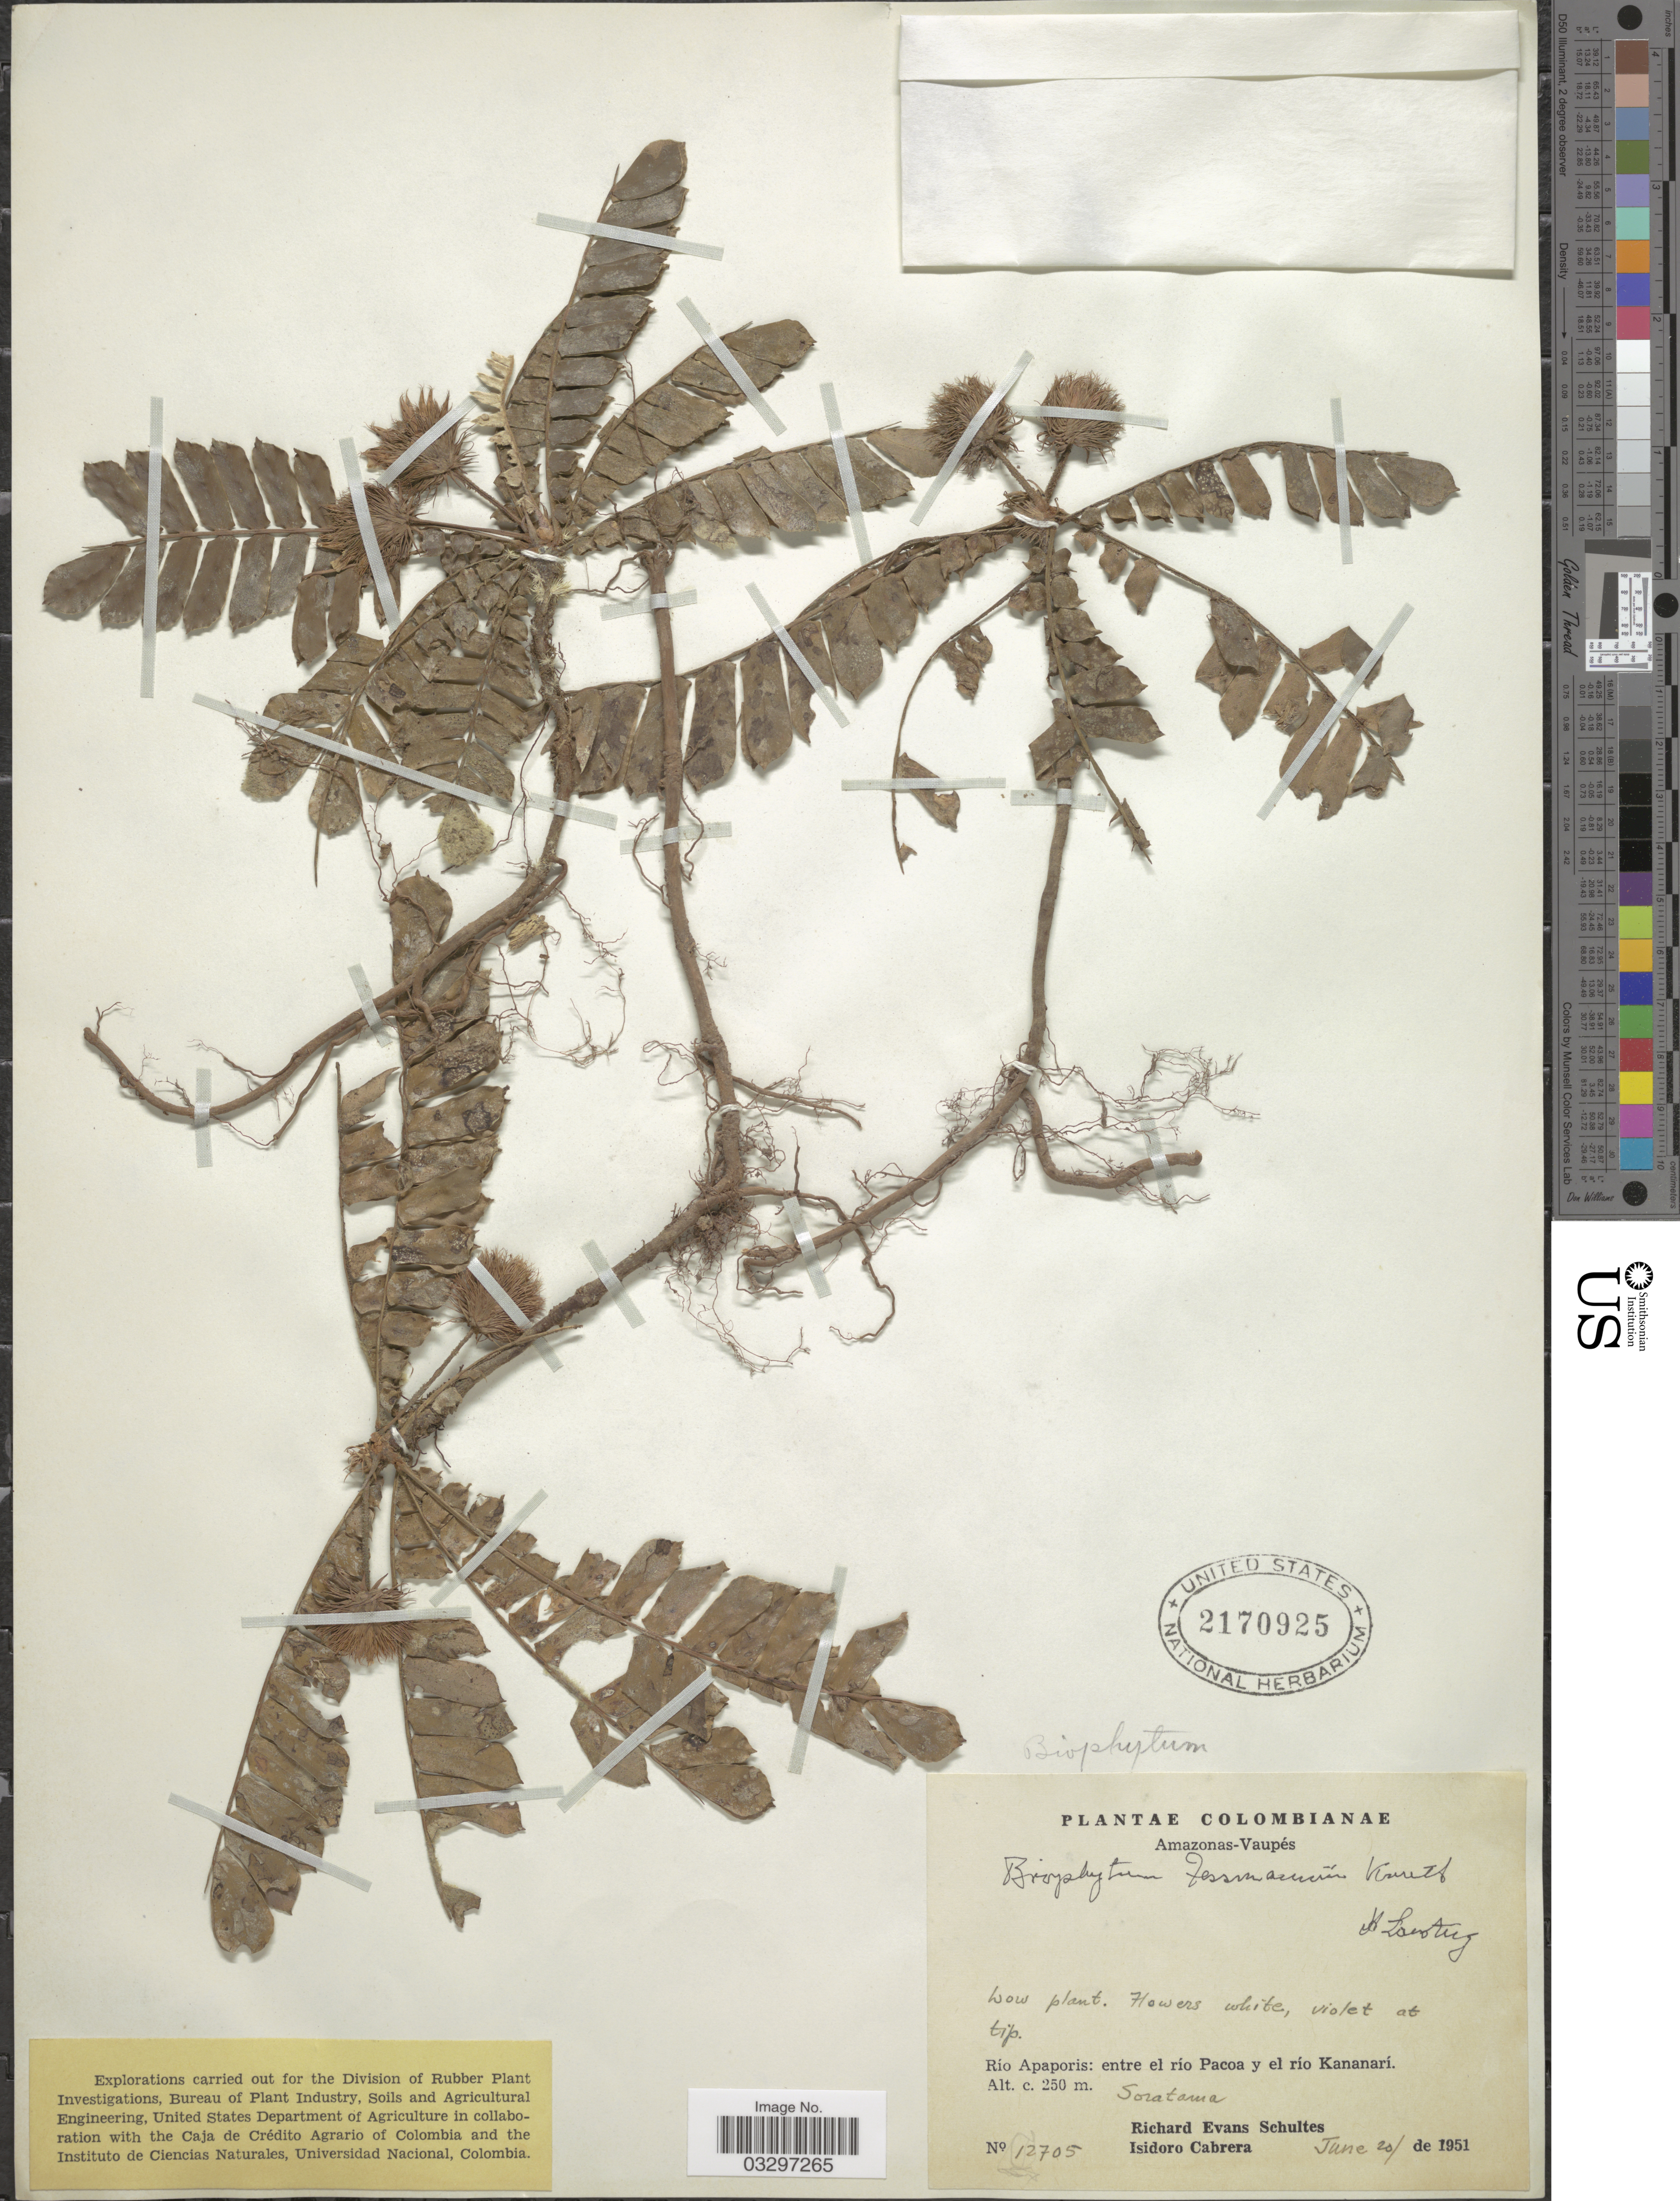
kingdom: Plantae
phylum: Tracheophyta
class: Magnoliopsida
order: Oxalidales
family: Oxalidaceae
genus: Biophytum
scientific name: Biophytum tessmannii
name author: R. Knuth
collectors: R. E. Schultes & I. Cabrera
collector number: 12705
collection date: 1951-06-20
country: Colombia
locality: Amazonas-Vaupés. Río Apaporis: entre el río Pacoa y el río Kananarí. Soratama.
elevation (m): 250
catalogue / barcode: US 2170925